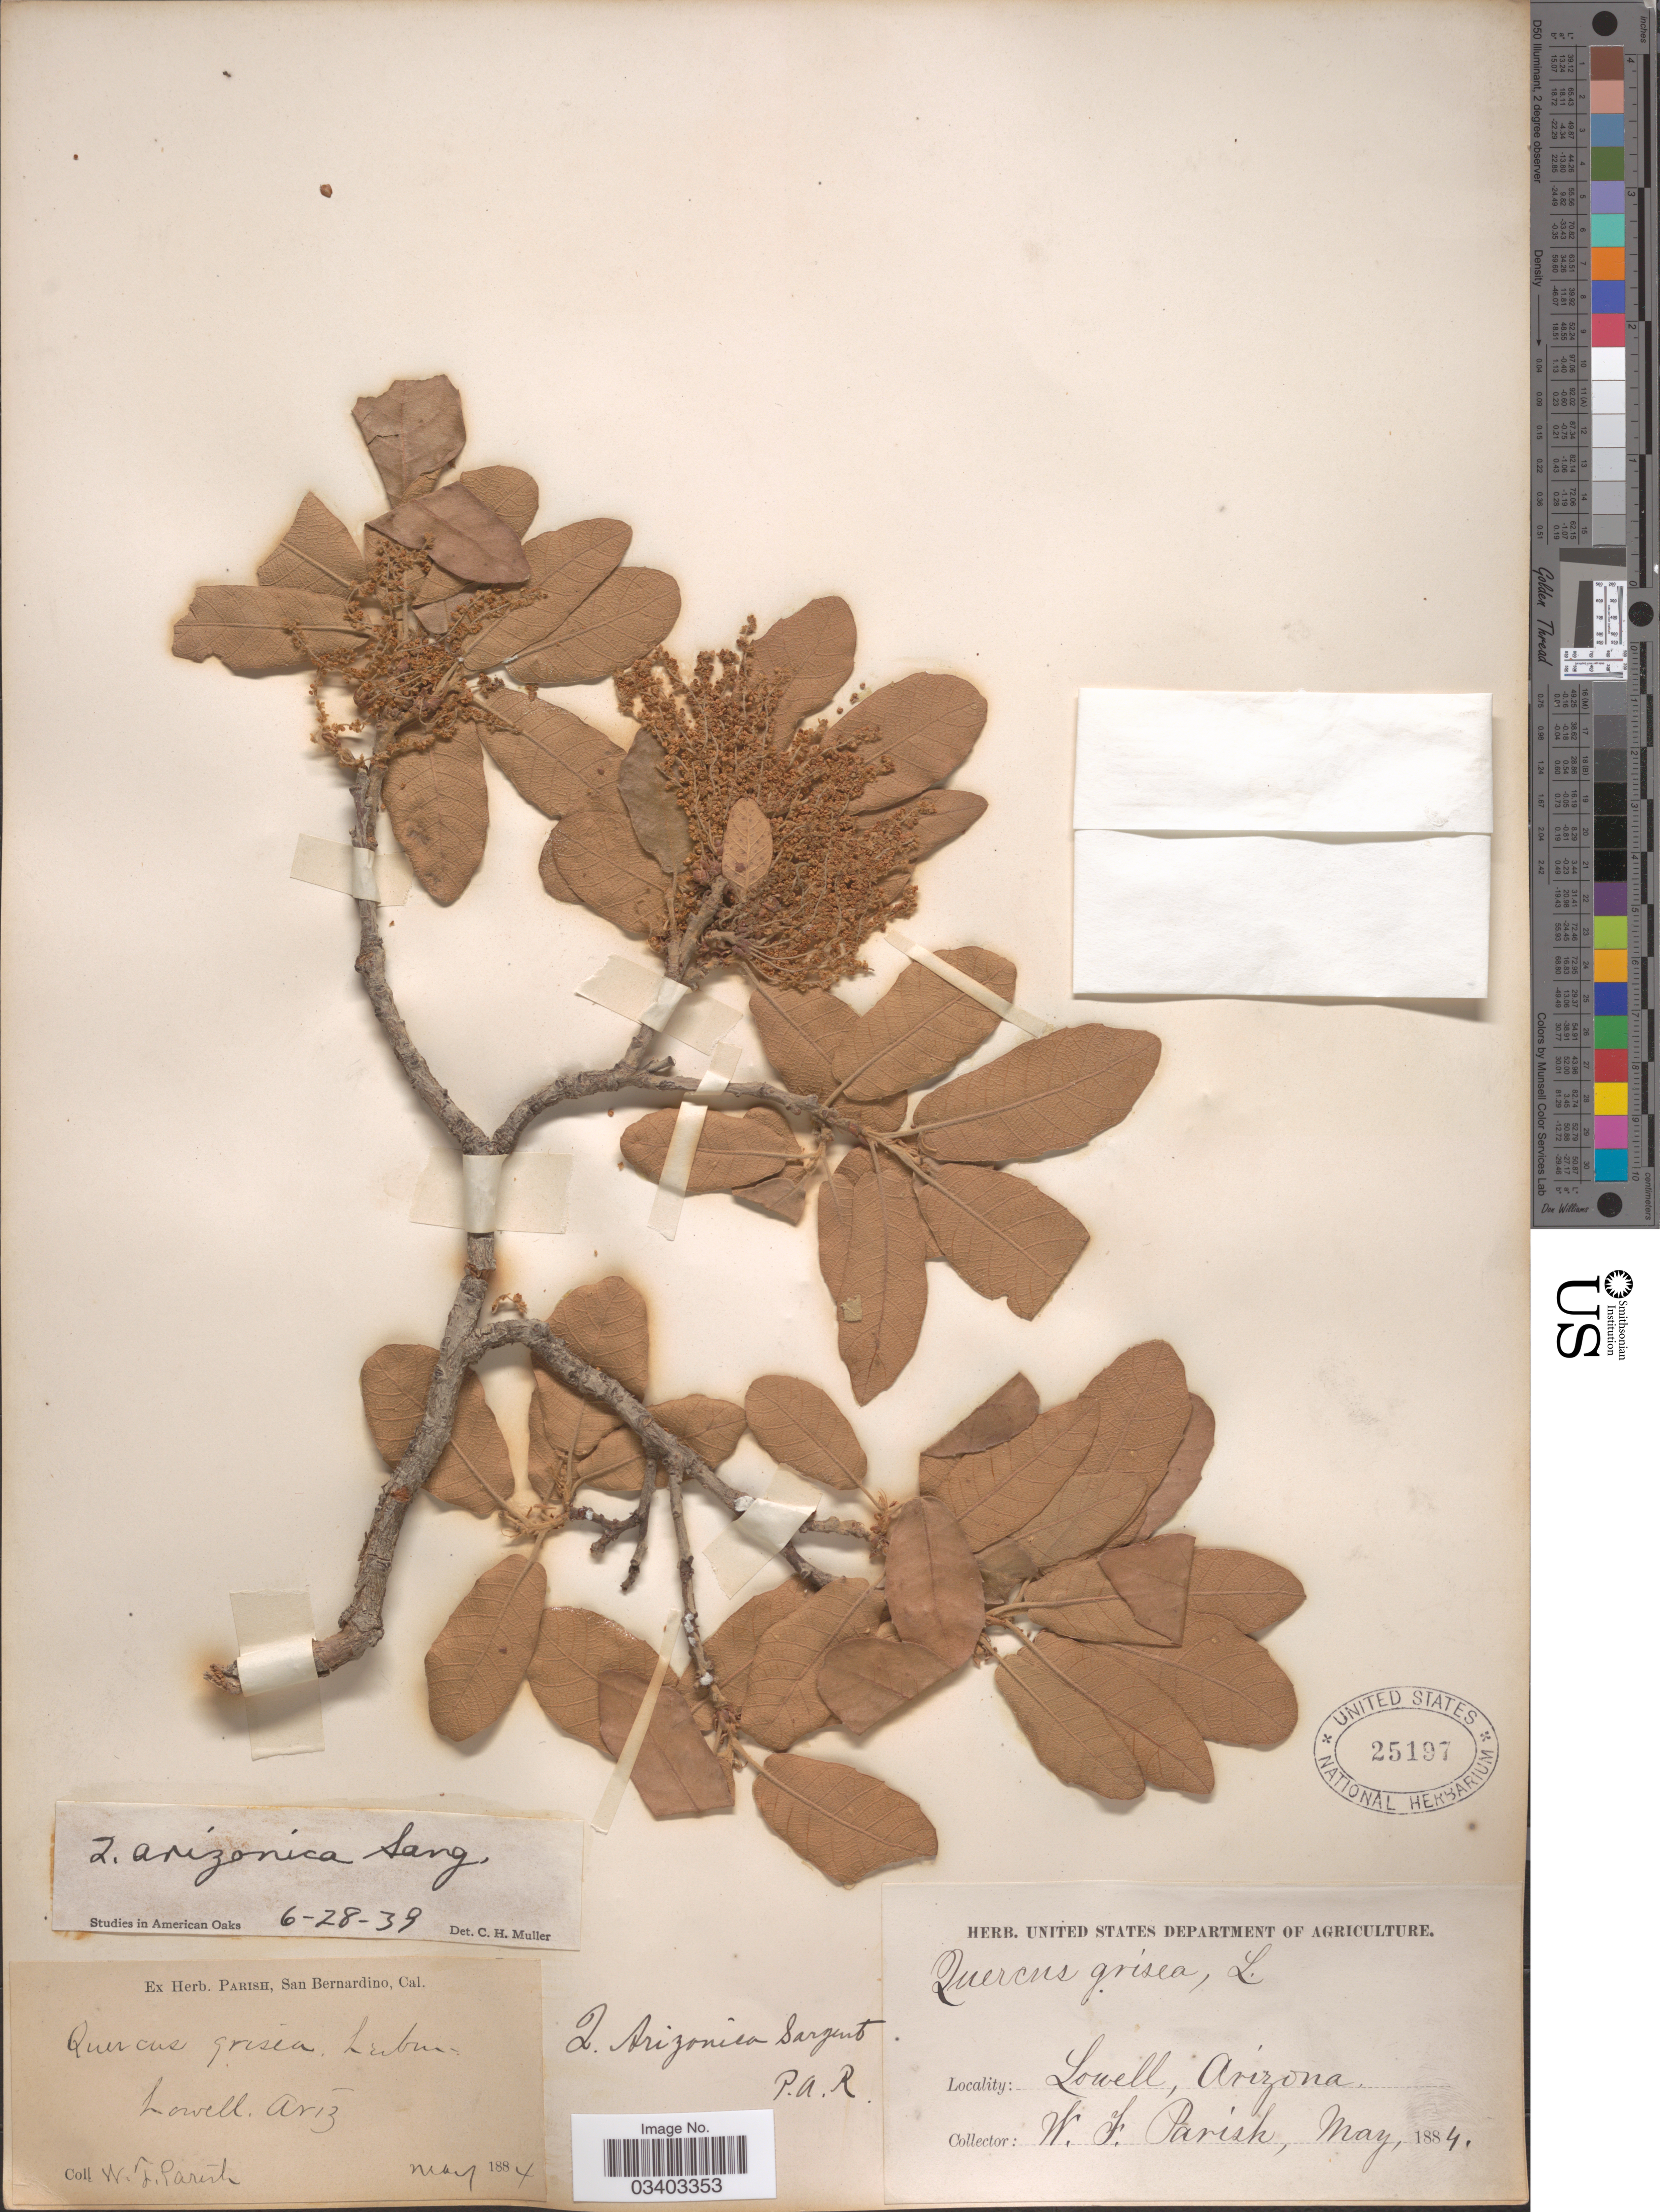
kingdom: Plantae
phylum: Tracheophyta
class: Magnoliopsida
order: Fagales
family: Fagaceae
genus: Quercus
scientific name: Quercus arizonica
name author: Sarg.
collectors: W. F. Parish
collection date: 1884-05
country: United States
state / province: Arizona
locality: Lowell.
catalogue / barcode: US 25197